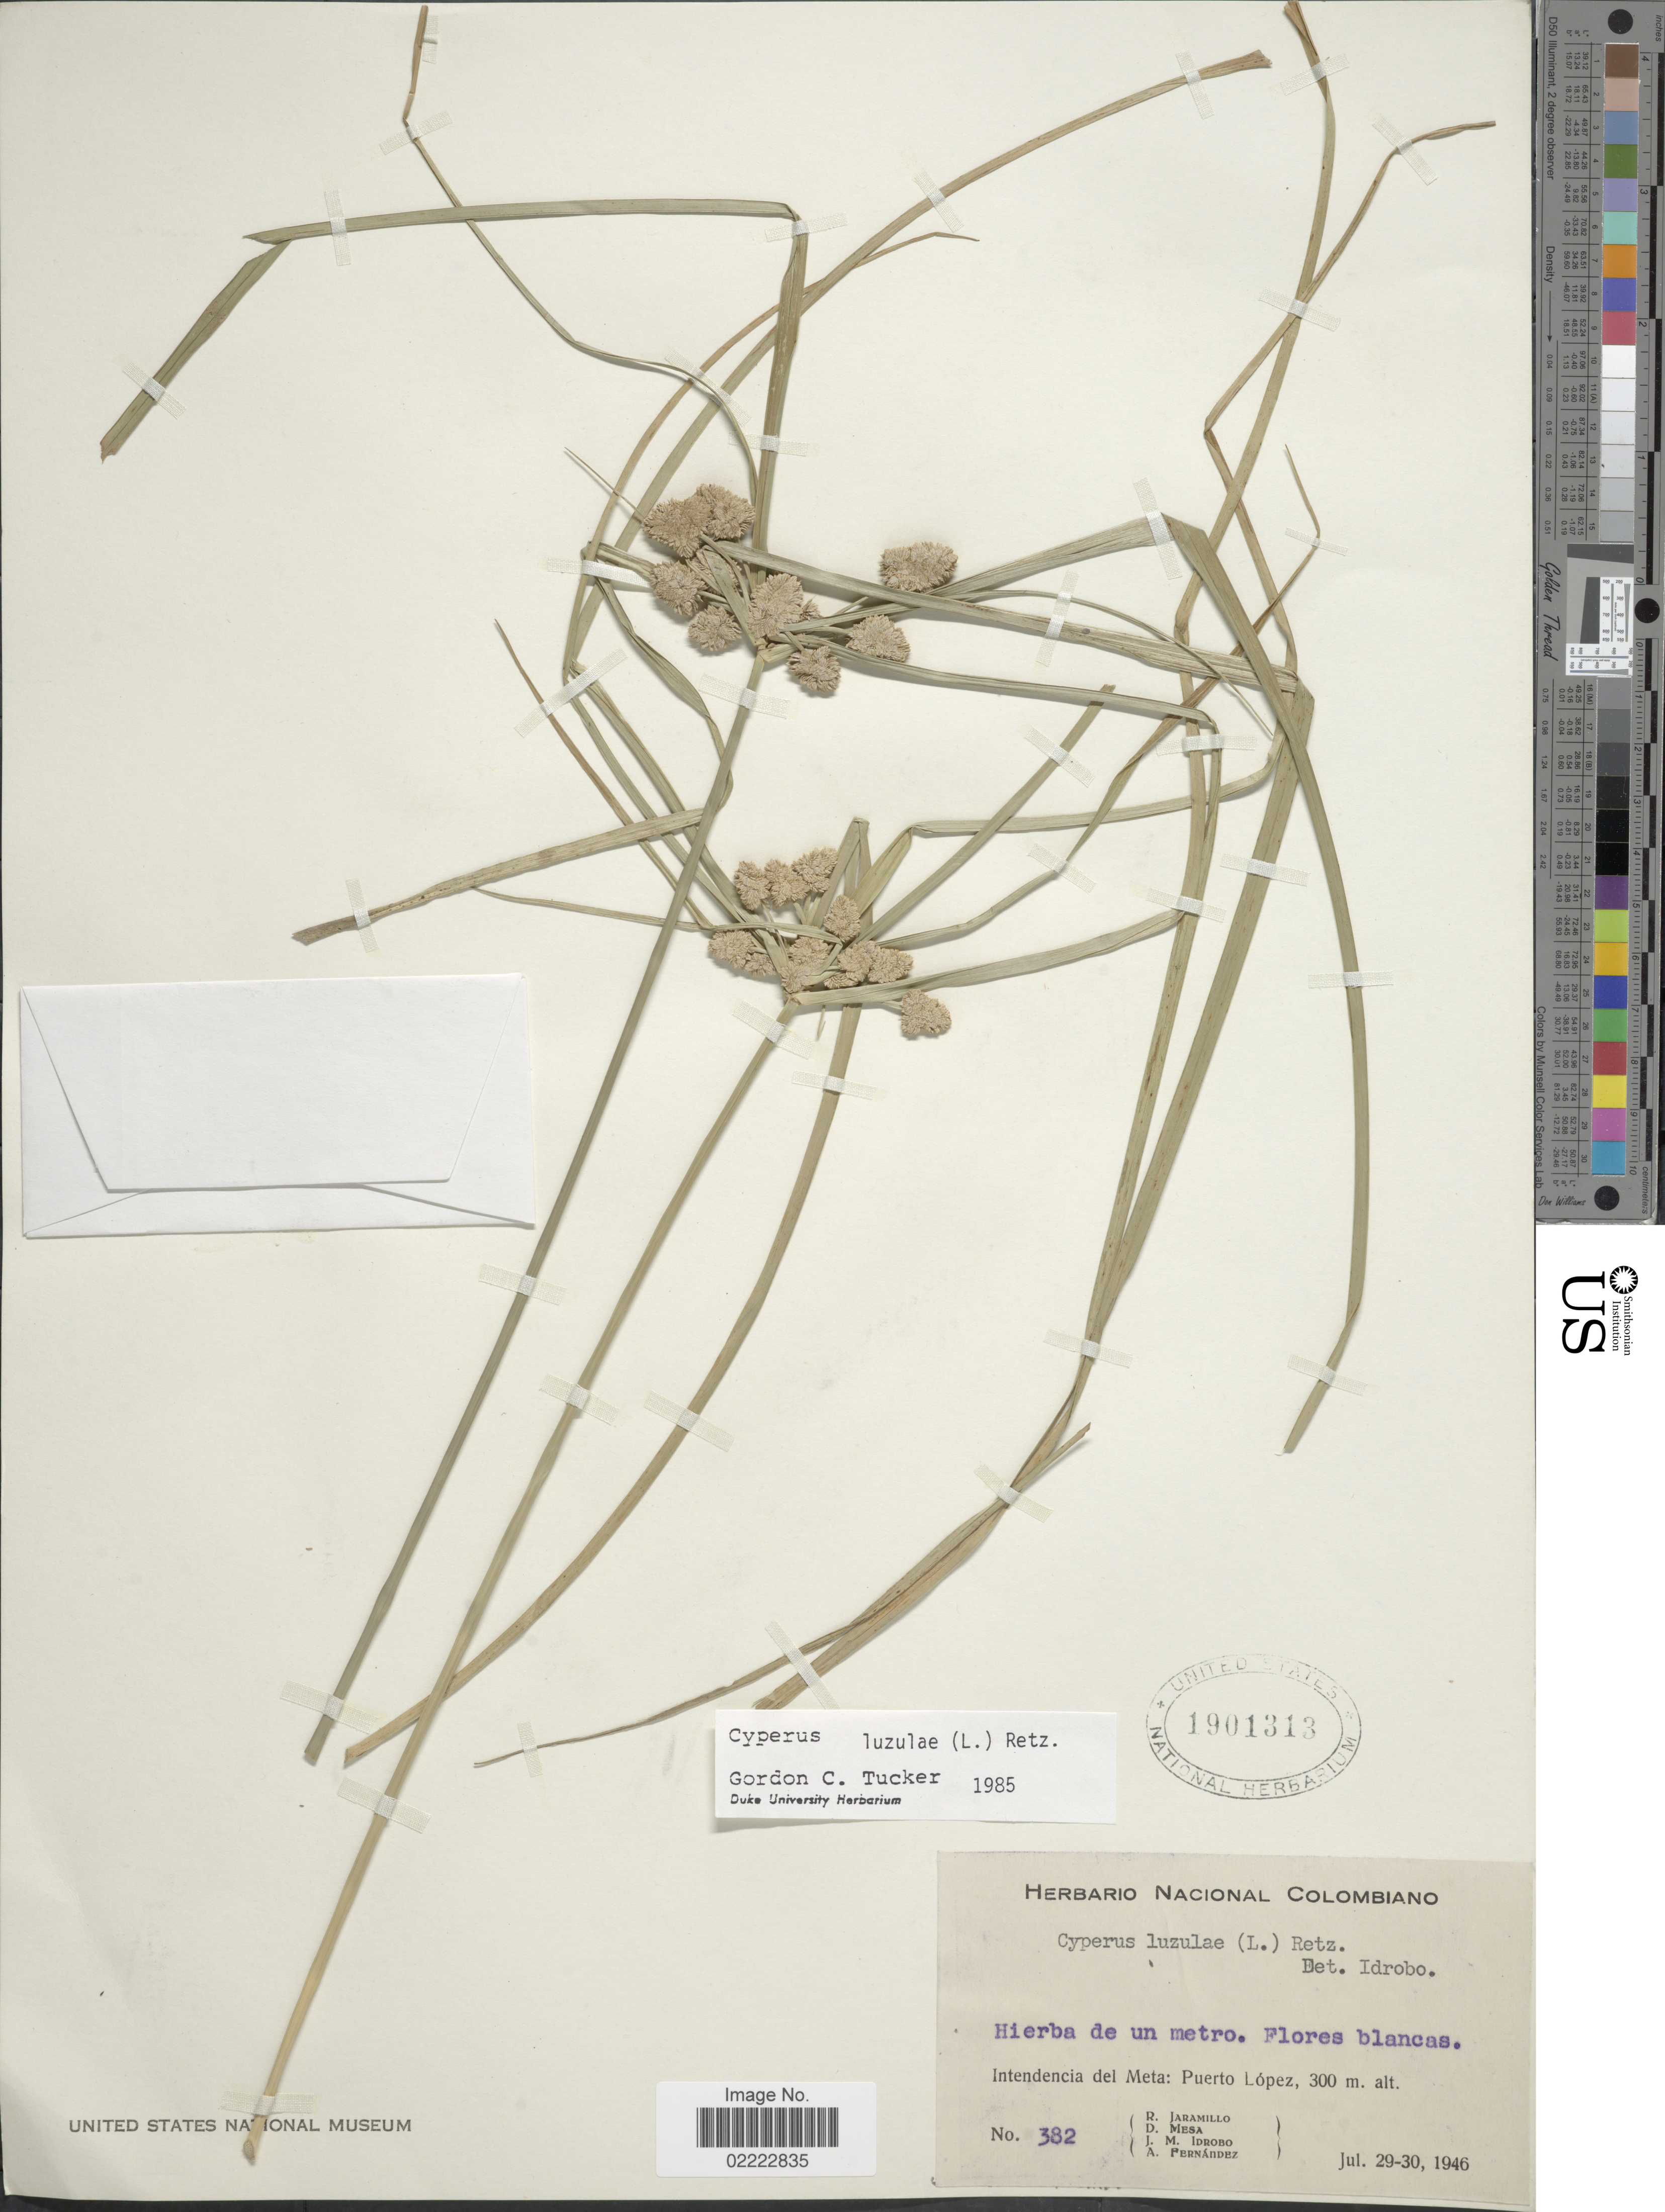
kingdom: Plantae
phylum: Tracheophyta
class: Liliopsida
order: Poales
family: Cyperaceae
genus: Cyperus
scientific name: Cyperus luzulae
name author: (L.) Rottb. ex Retz.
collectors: R. Jaramillo M., D. Mesa, J. M. Idrobo & A. Fernandez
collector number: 382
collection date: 1946-06-29/1946-06-30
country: Colombia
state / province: Meta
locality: Intendencia del Meta: Puerto Lopez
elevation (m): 300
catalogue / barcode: US 1901313